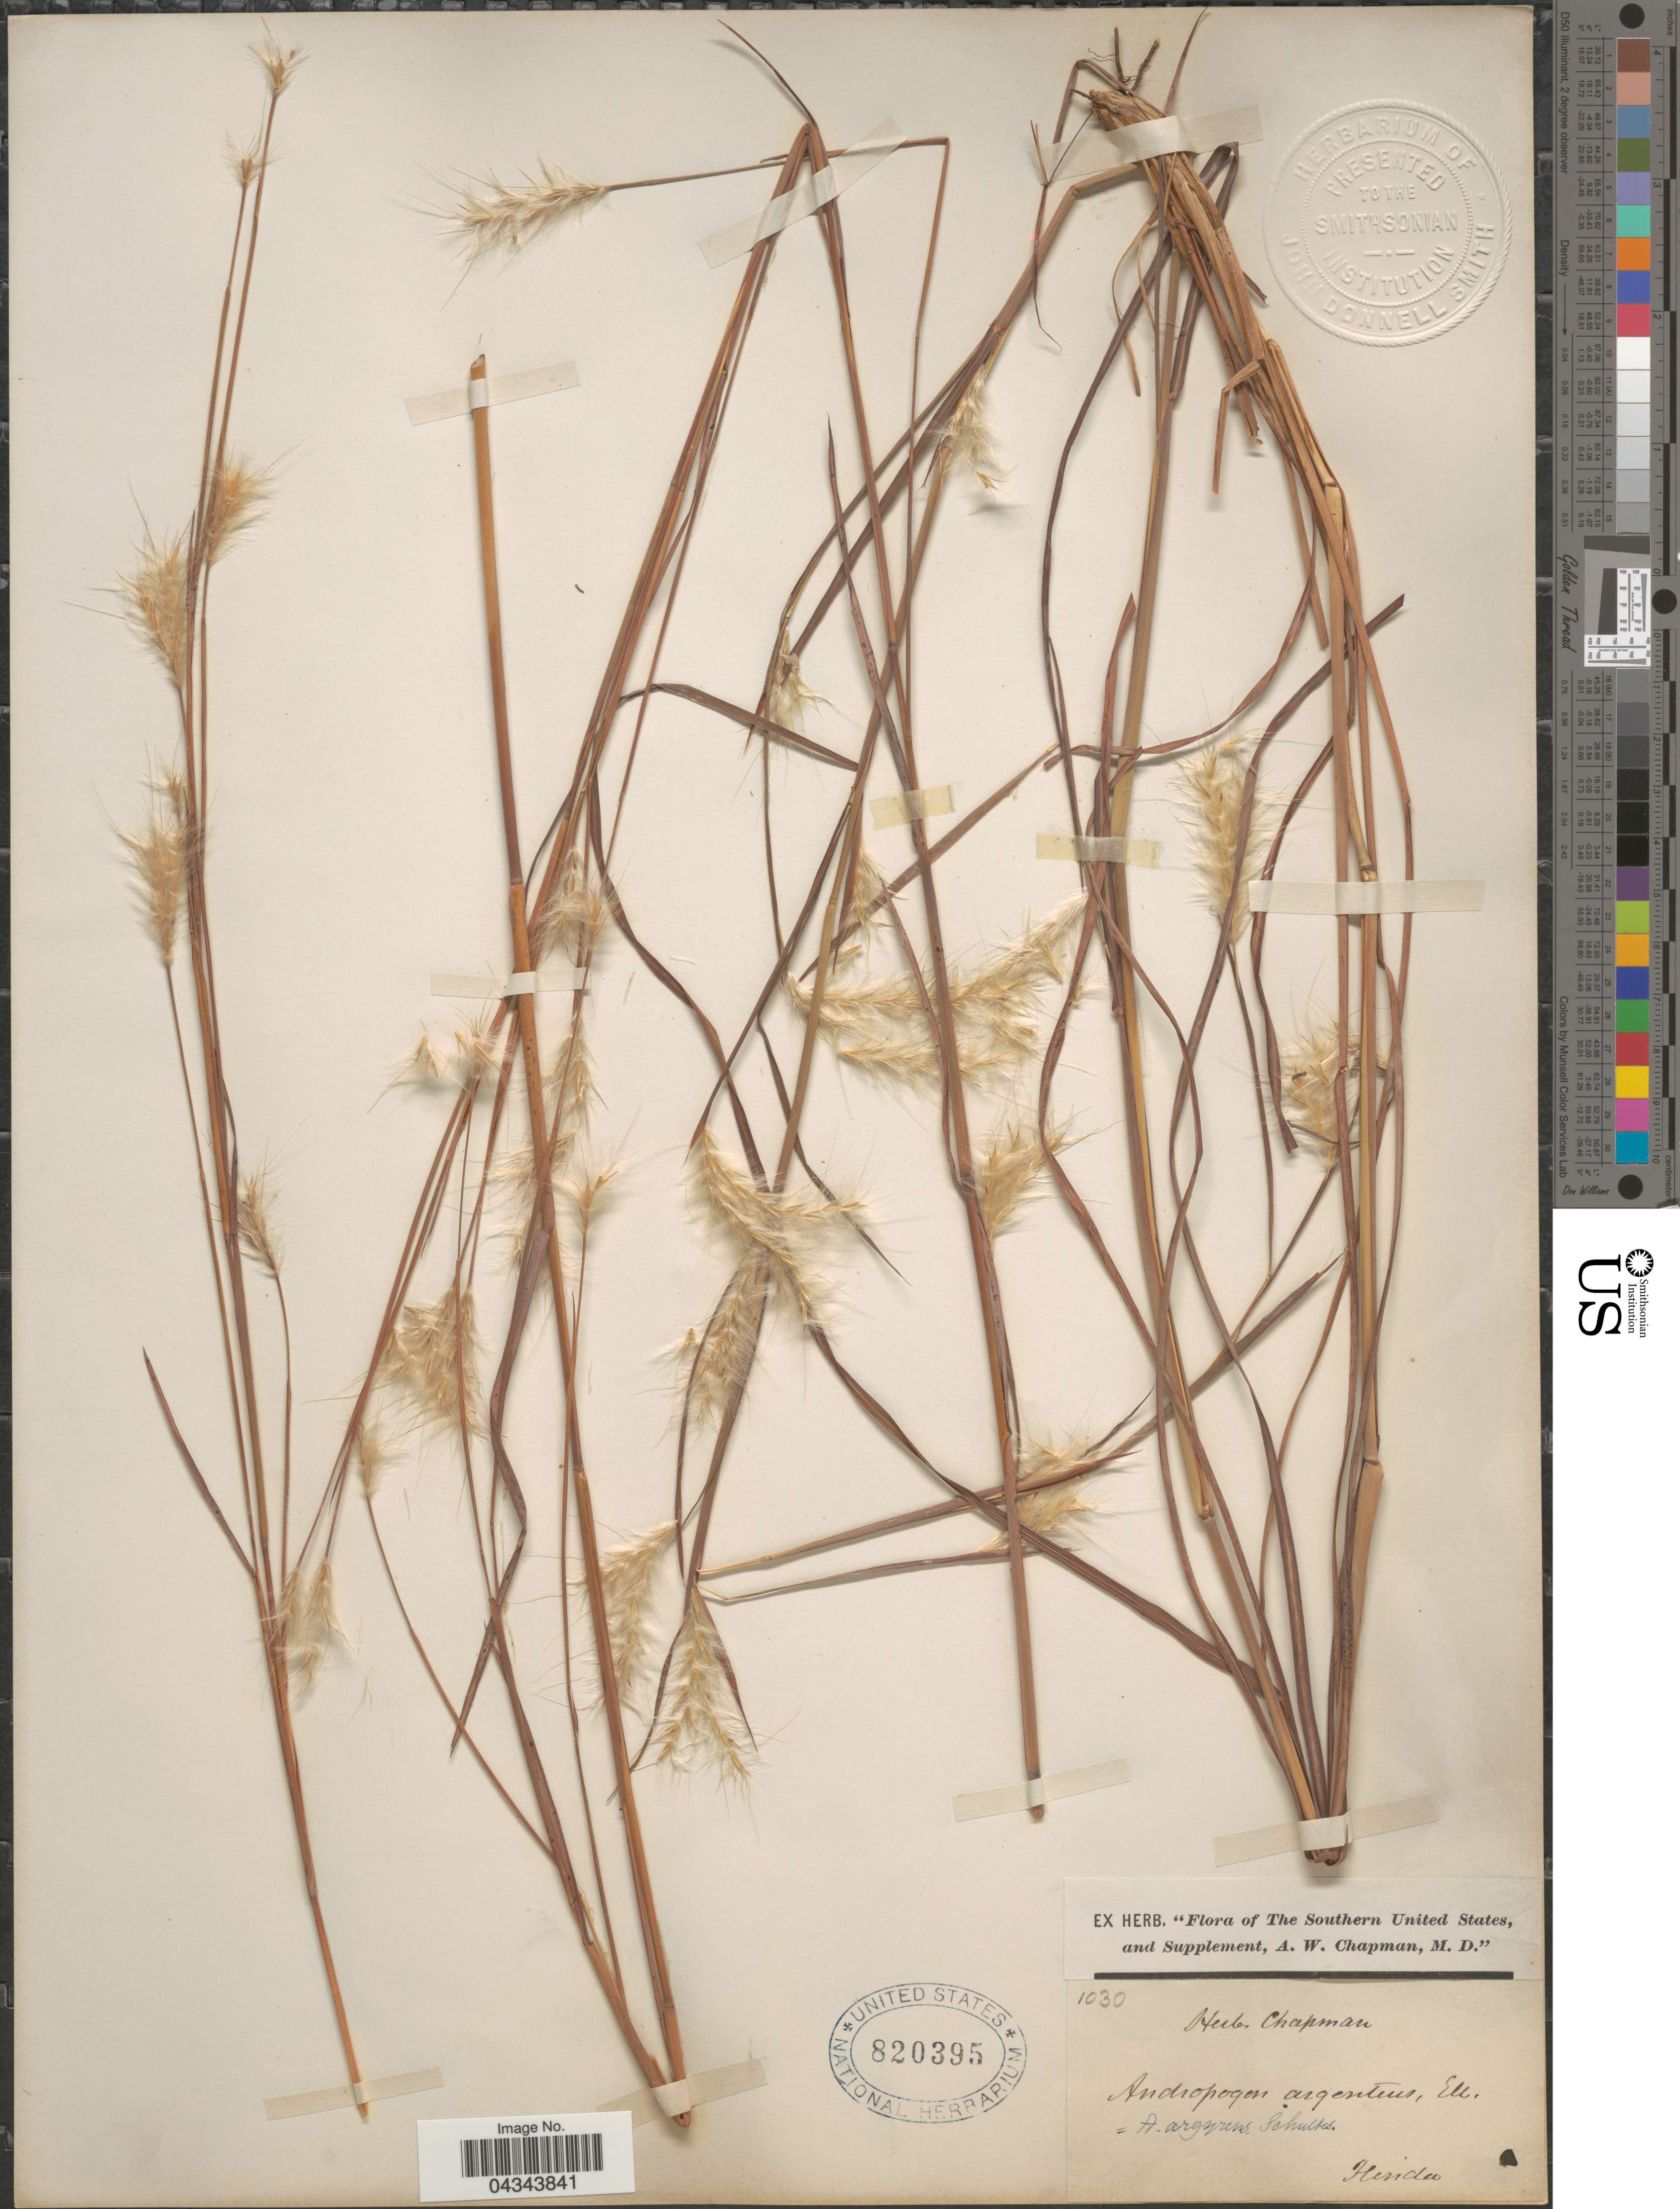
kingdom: Plantae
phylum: Tracheophyta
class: Liliopsida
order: Poales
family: Poaceae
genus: Andropogon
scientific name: Andropogon ternarius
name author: Michx.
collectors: ex herb. A.W. Chapman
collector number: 1030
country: United States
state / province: Florida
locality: The Southern United States.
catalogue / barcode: US 820395